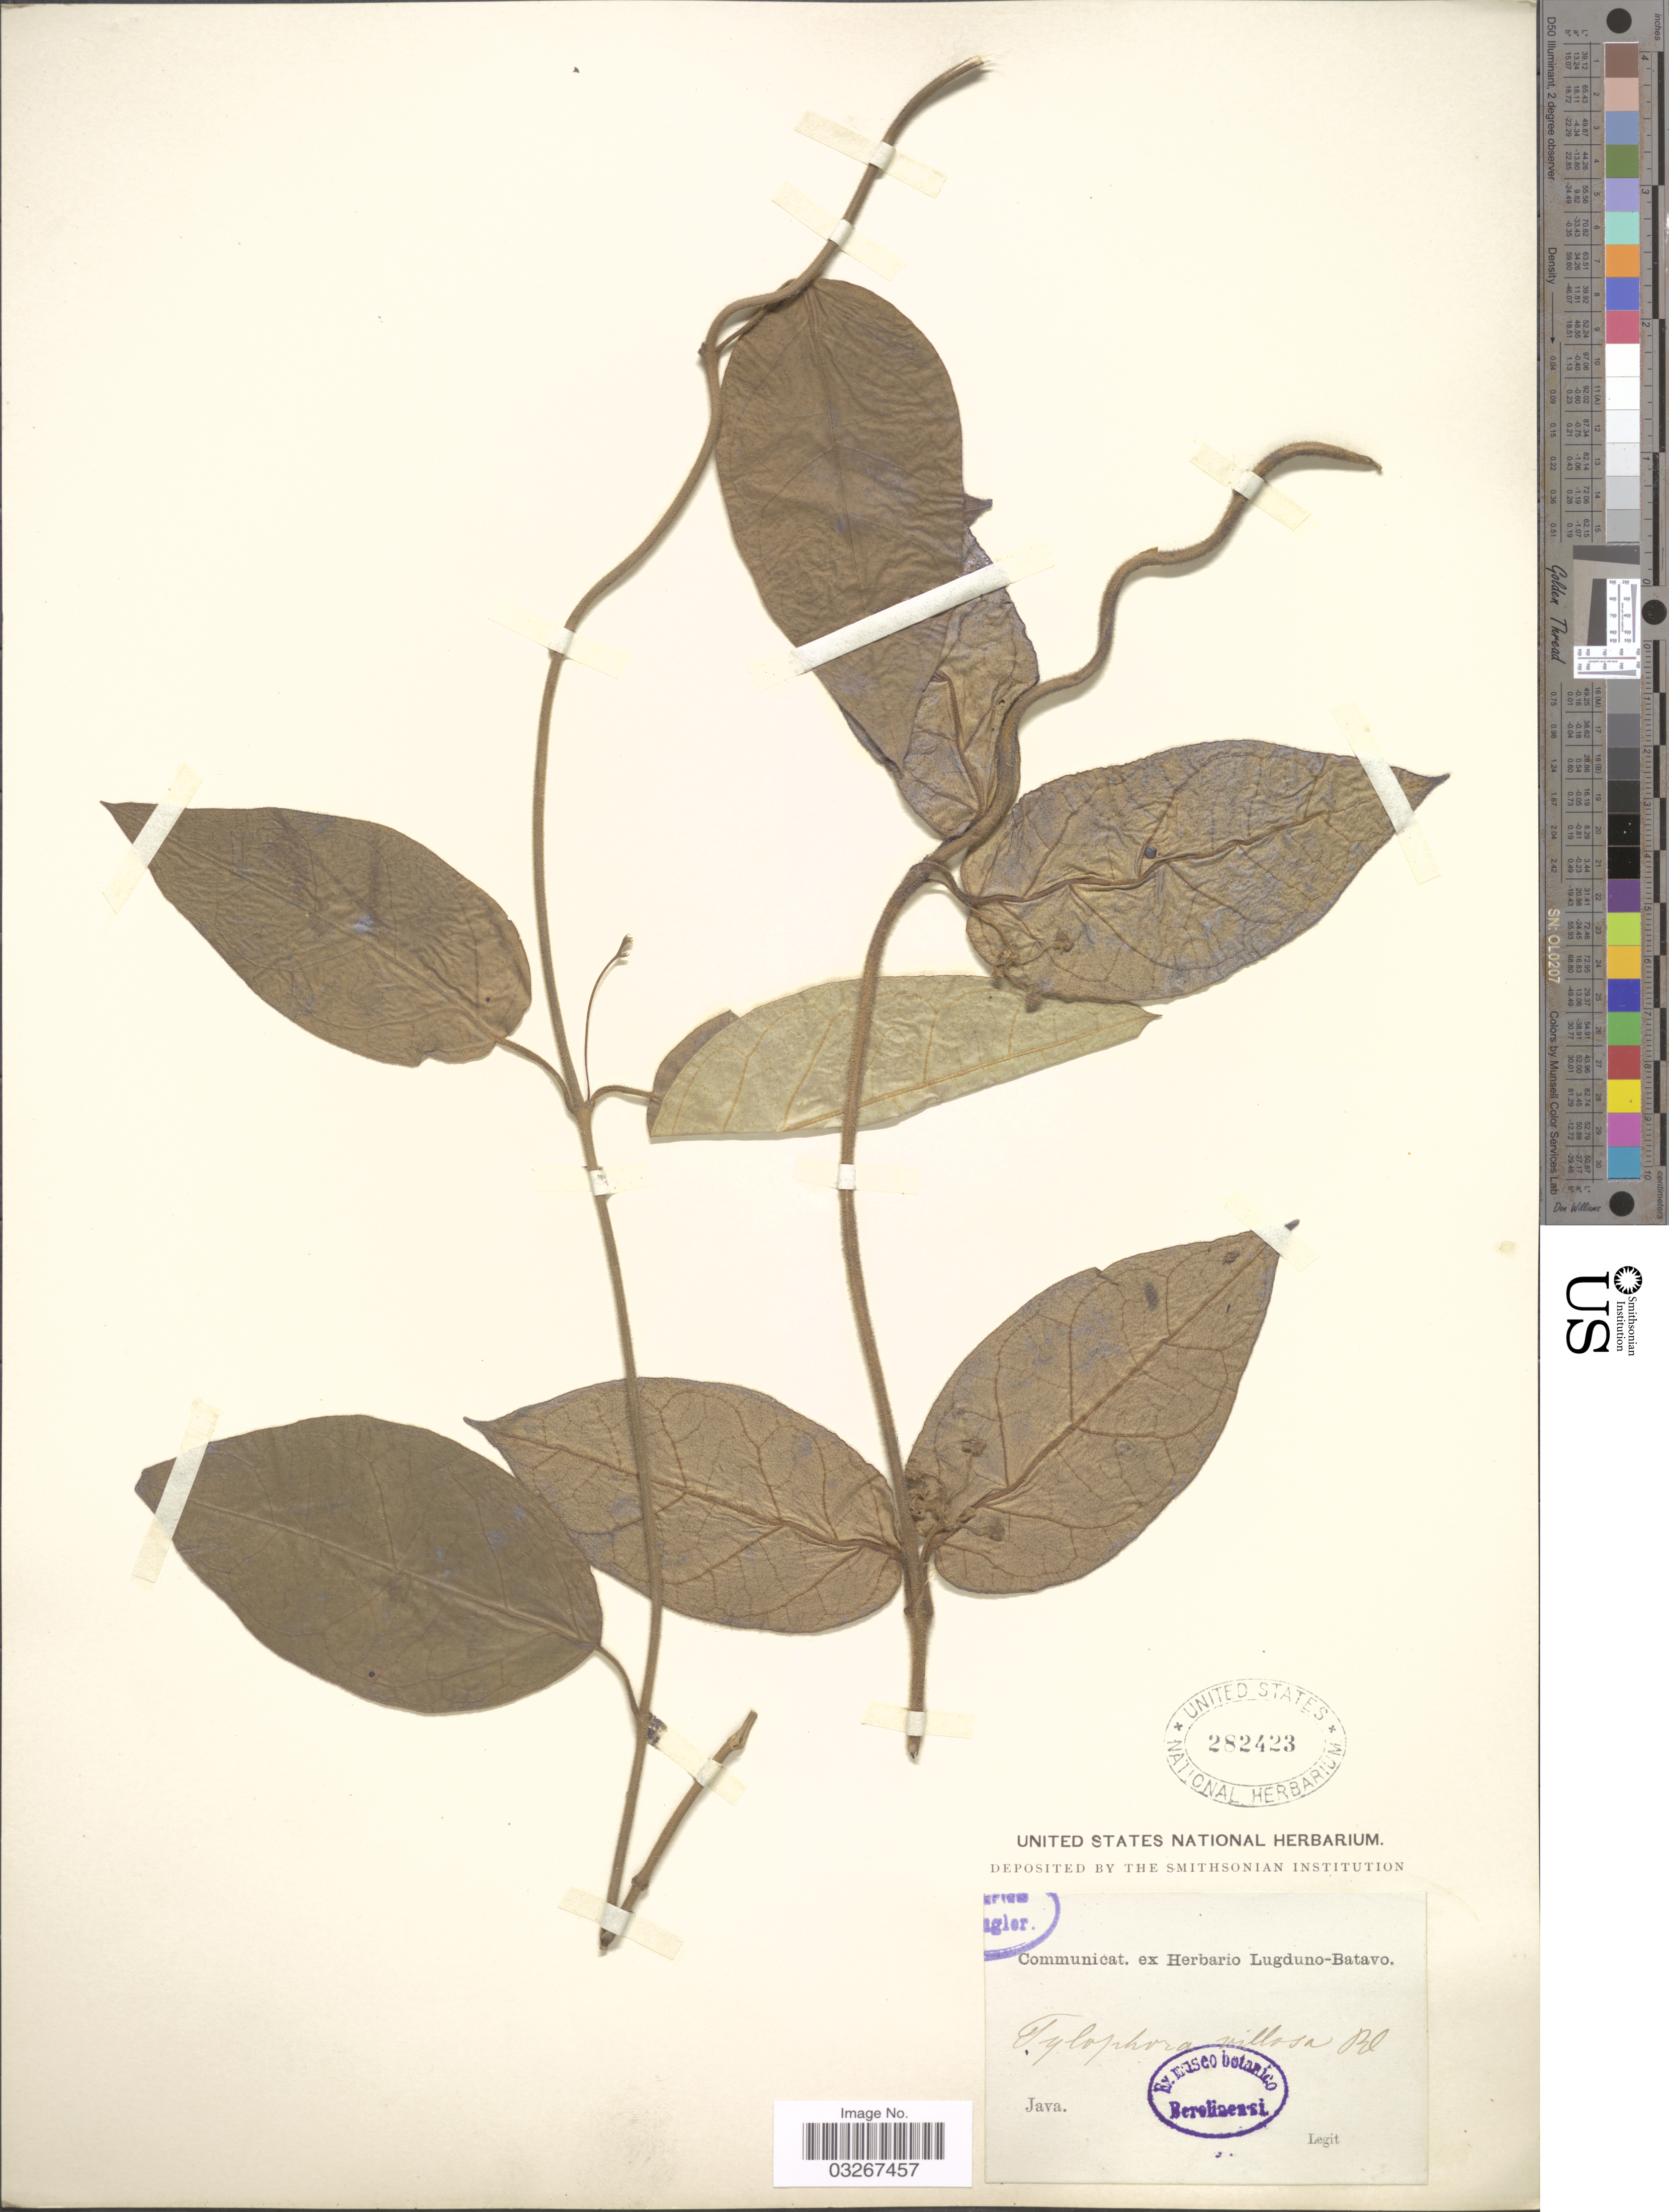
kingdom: Plantae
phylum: Tracheophyta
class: Magnoliopsida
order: Gentianales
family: Apocynaceae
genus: Tylophora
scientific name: Tylophora villosa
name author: Blume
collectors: ex herb. United States National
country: Indonesia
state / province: Java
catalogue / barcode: US 282423